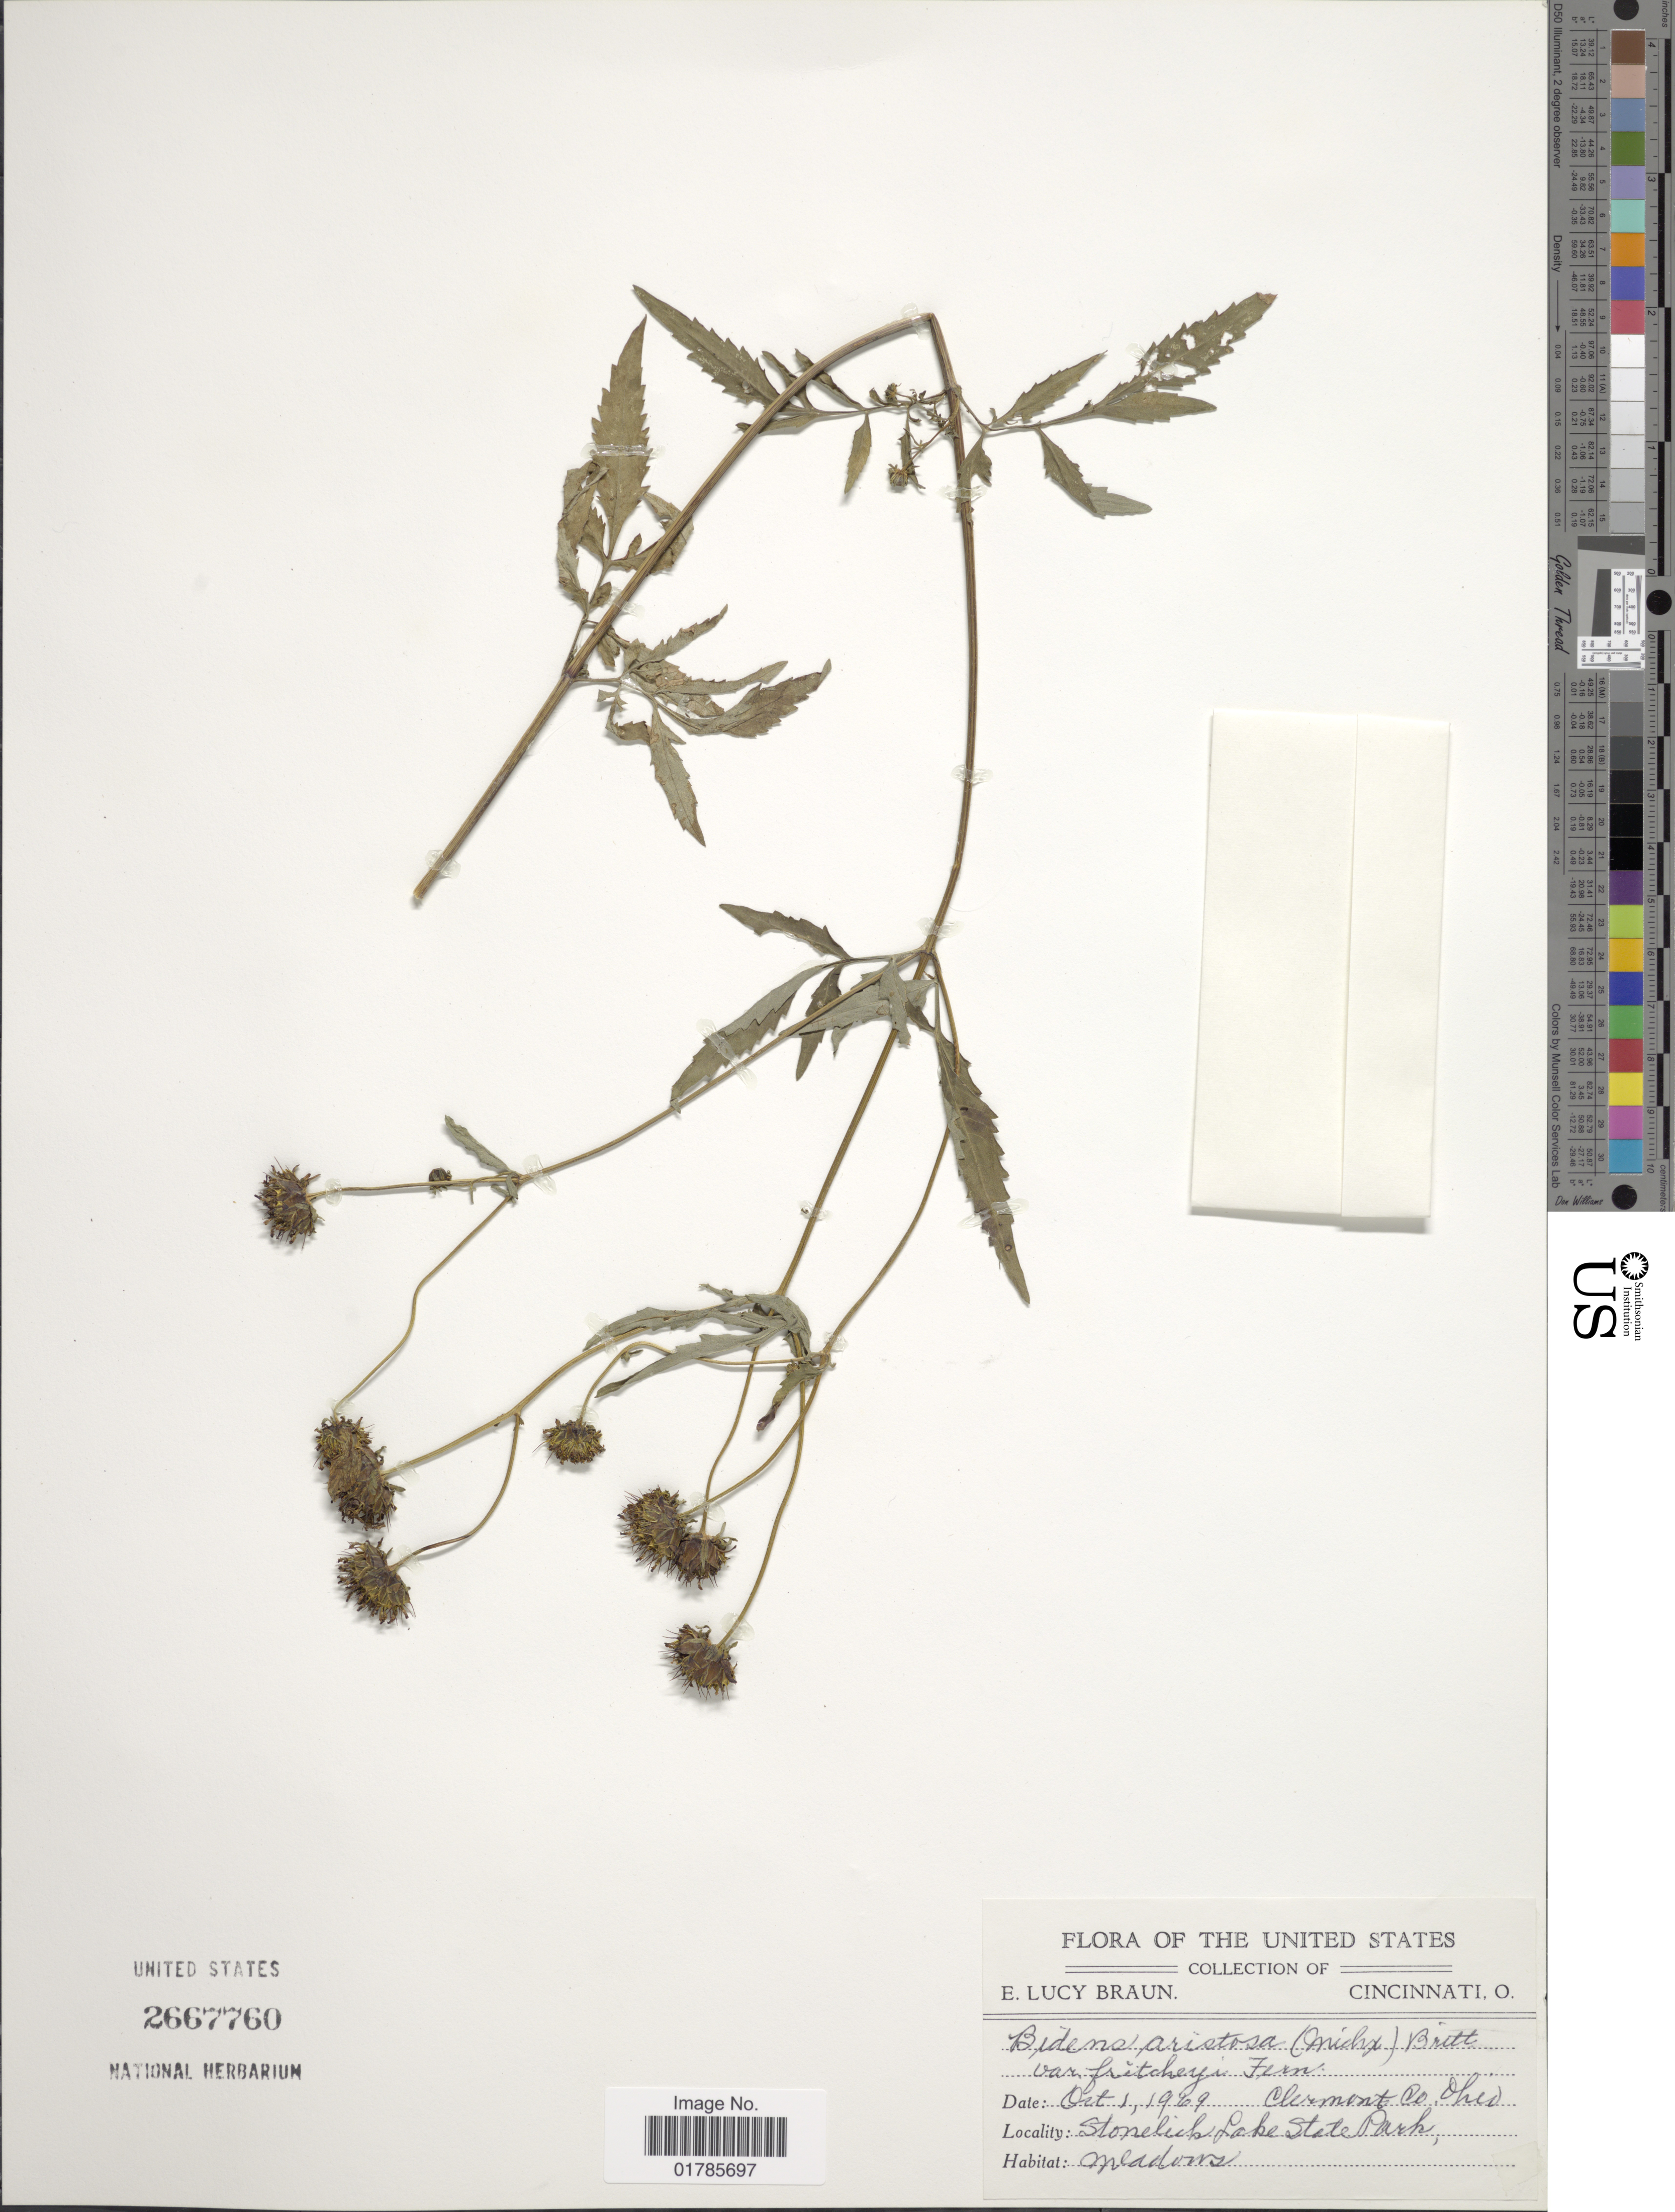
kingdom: Plantae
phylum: Tracheophyta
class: Magnoliopsida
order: Asterales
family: Asteraceae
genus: Bidens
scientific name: Bidens aristosa var. fritcheyi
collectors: E. L. Braun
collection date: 1969-10-01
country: United States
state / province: Ohio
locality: Clermont Co., Stonelick Lake State Park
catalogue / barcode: US 2667760